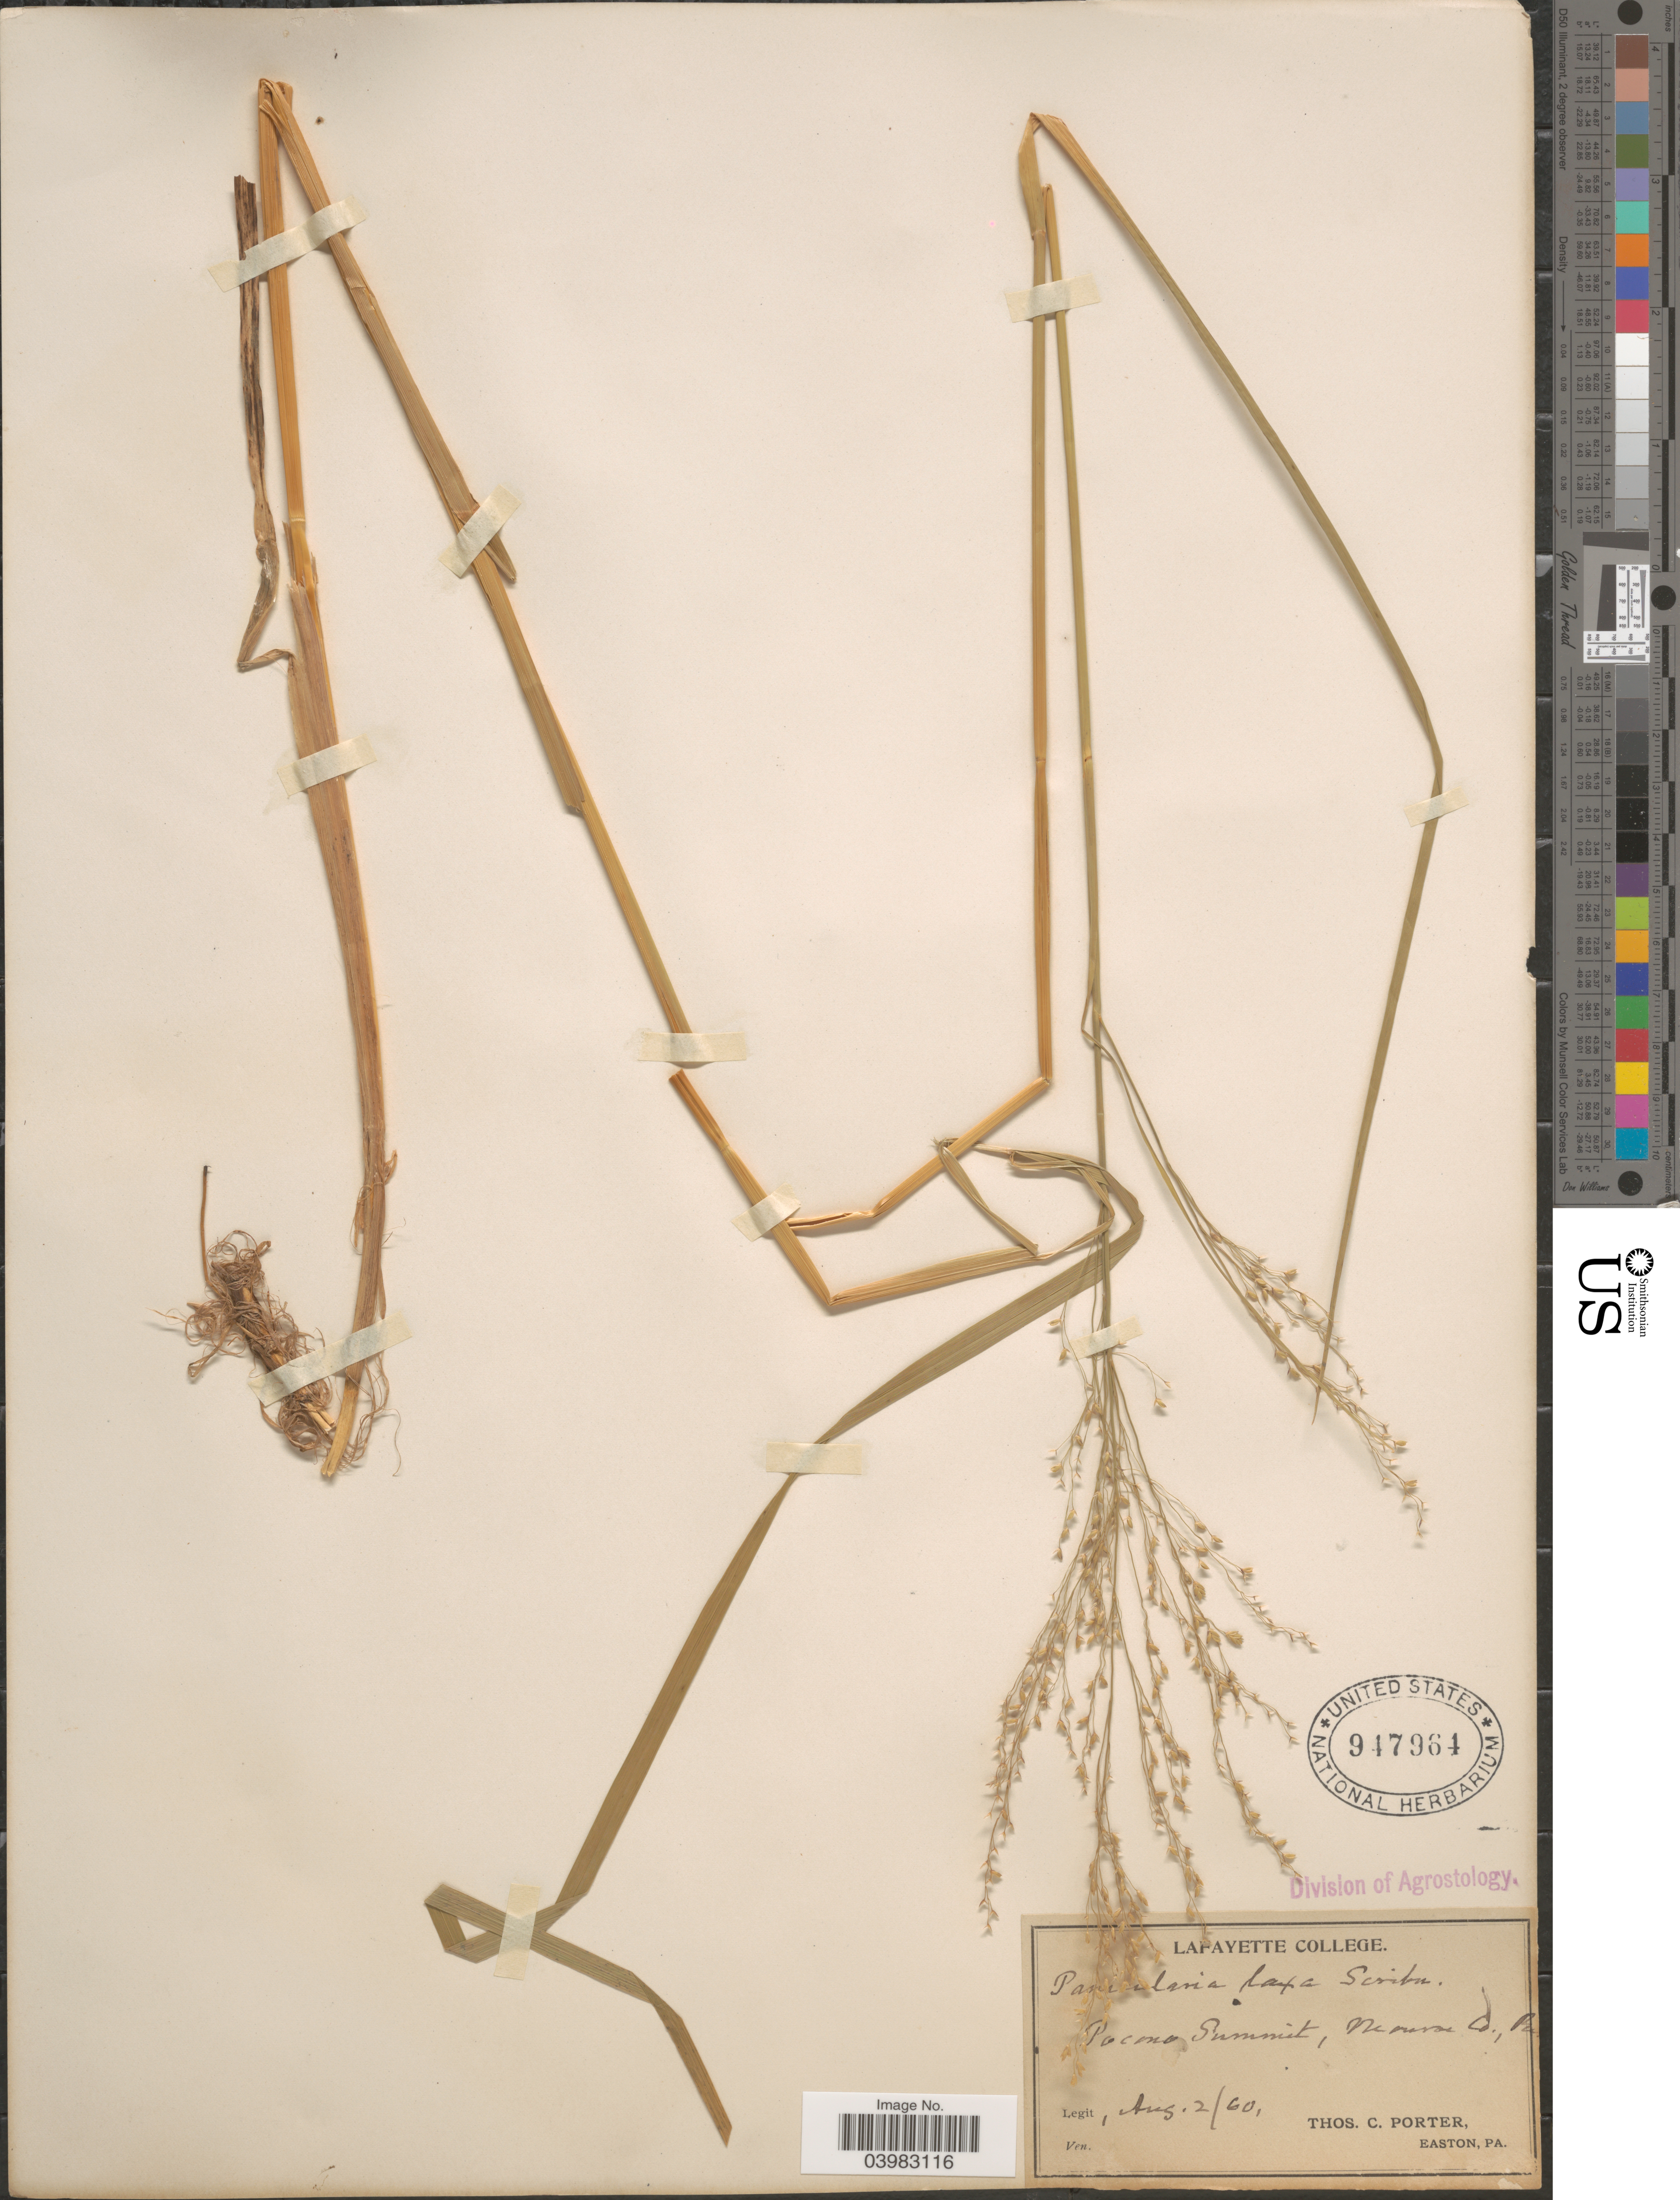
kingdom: Plantae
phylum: Tracheophyta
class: Liliopsida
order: Poales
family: Poaceae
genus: Glyceria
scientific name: Glyceria canadensis var. laxa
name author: (Scribn.) Hitchc.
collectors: T. Porter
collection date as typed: Transcribed d/m/y: 2/8/60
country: United States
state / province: Pennsylvania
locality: Pocono Summit, Monroe Co.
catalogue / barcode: US 947964